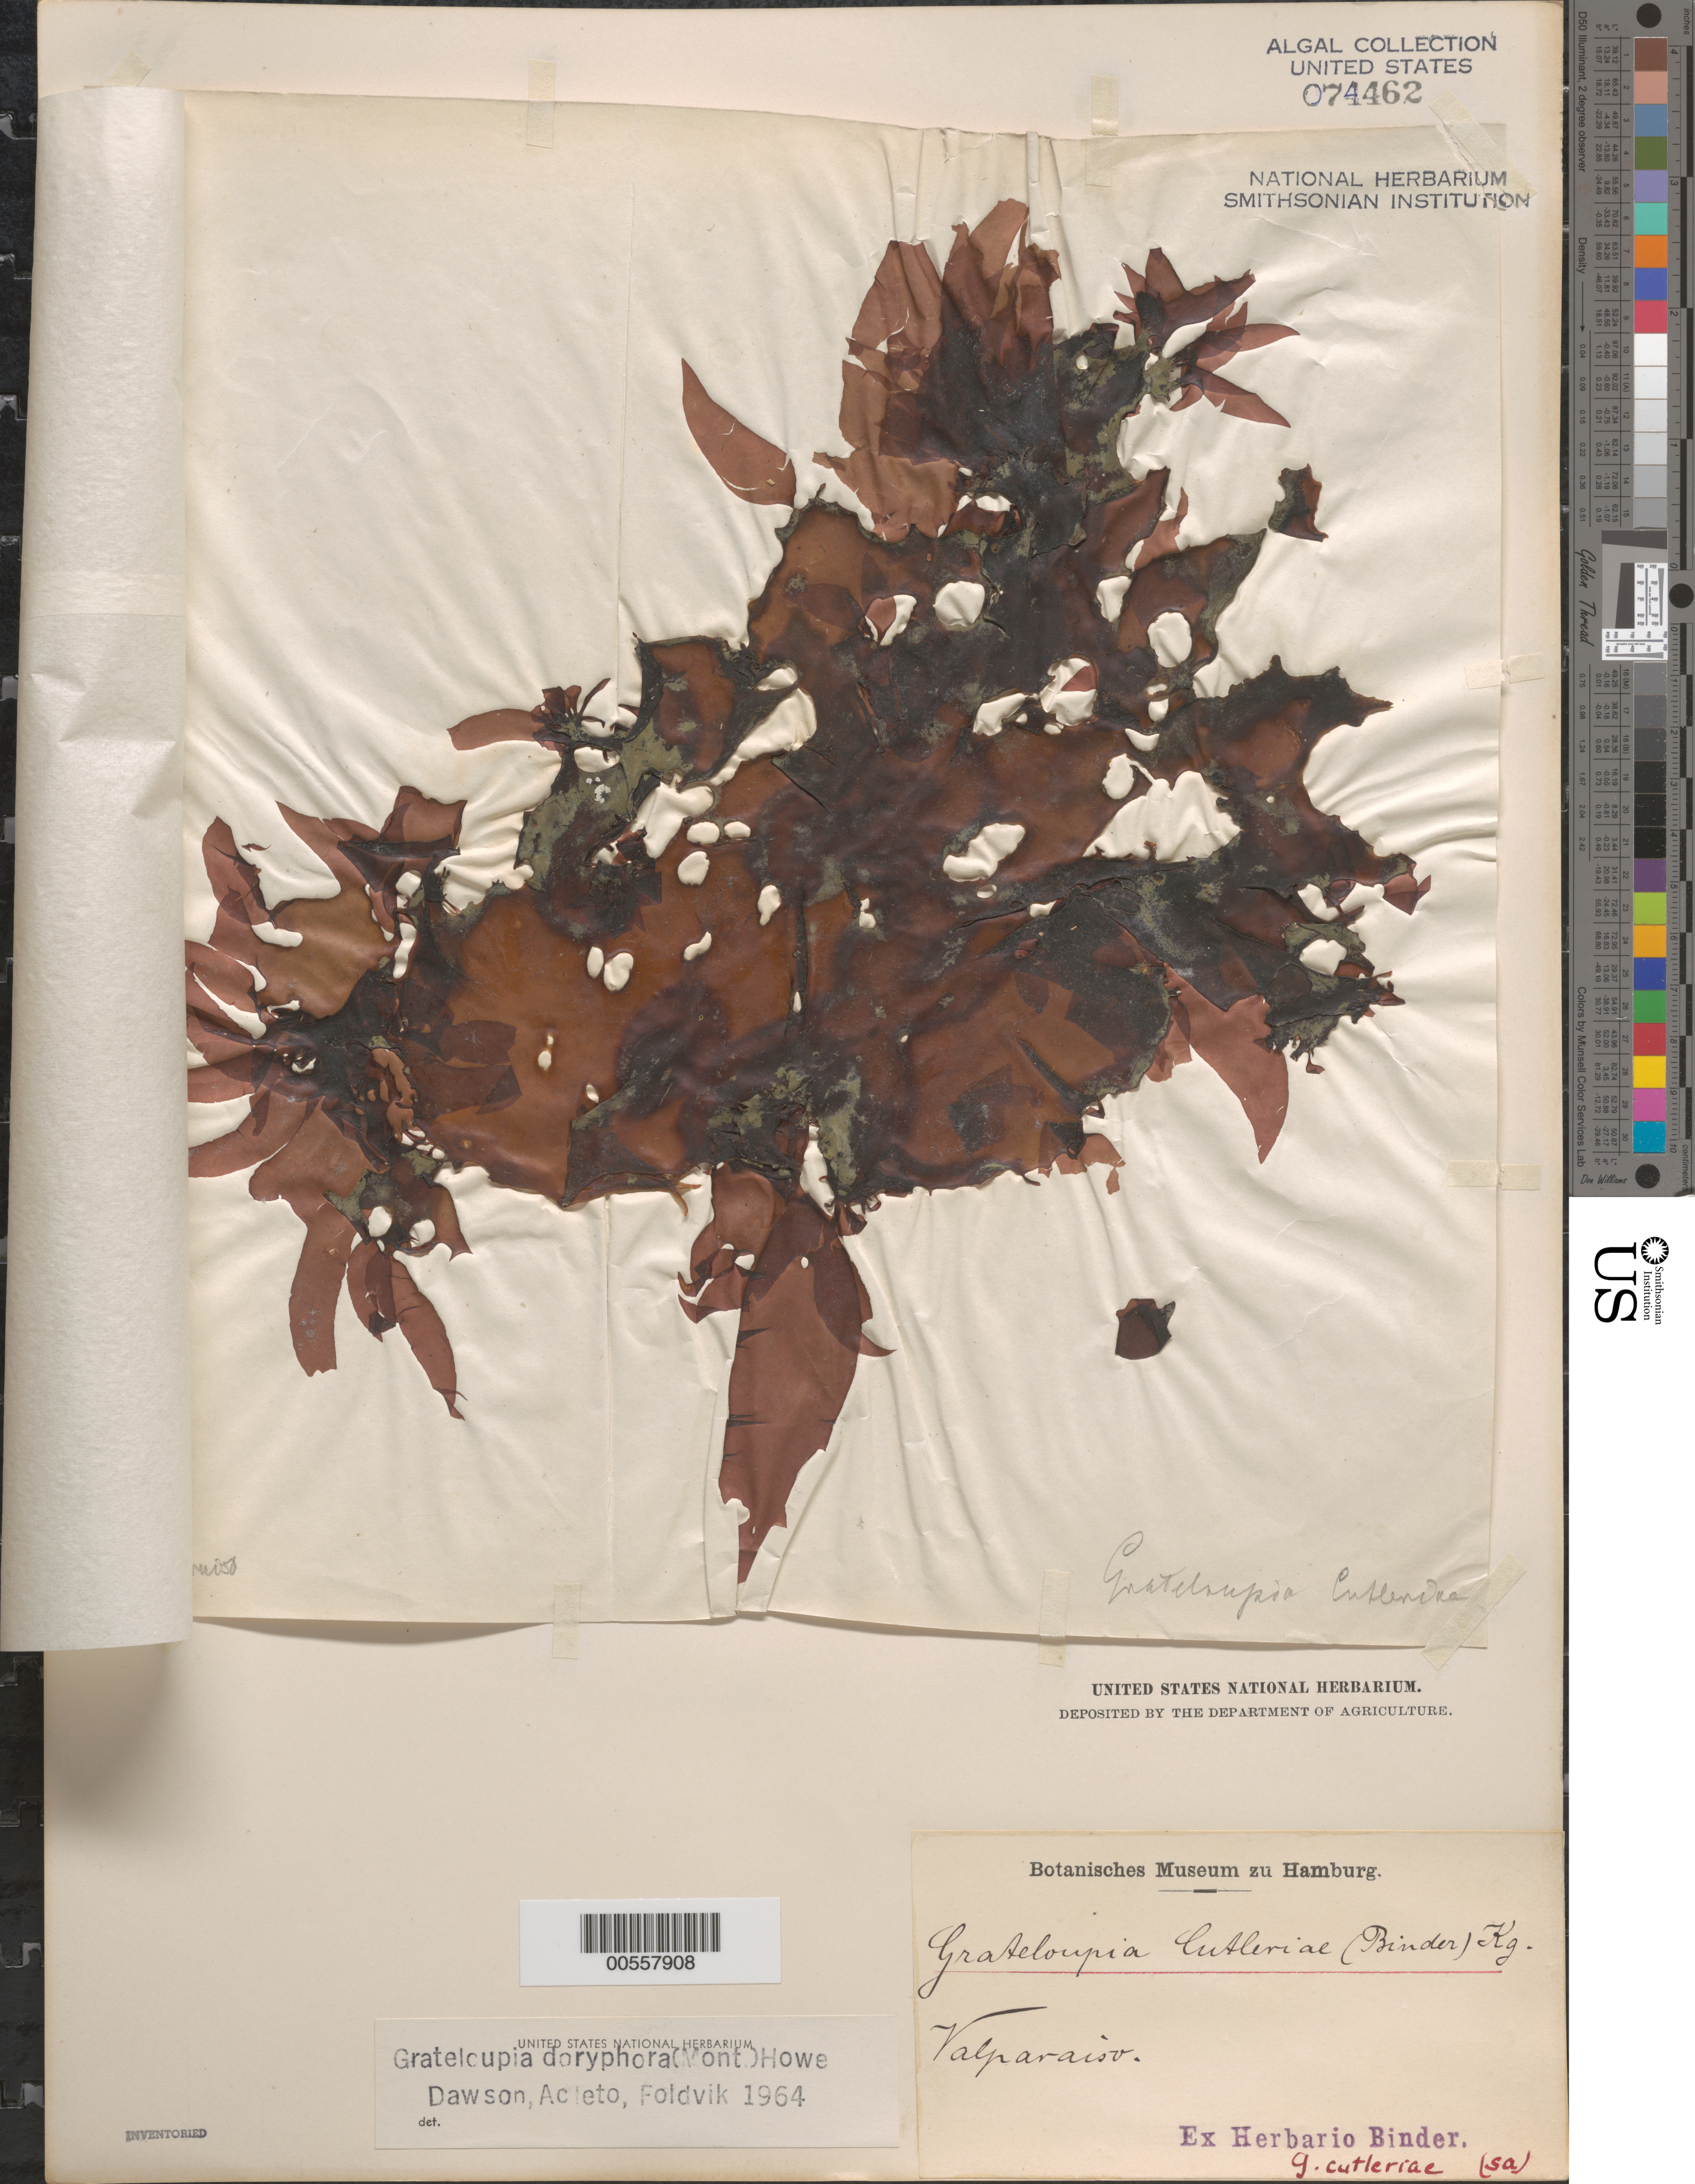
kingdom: Plantae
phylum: Rhodophyta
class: Florideophyceae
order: Halymeniales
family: Halymeniaceae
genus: Grateloupia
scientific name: Grateloupia doryphora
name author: (Mont.) Howe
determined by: Dawson, E. Y.; Acleto O., C.; Foldvik, N.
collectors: F. Binder (herbarium)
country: Chile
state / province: Valparaíso (V)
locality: Valparaiso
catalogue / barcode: US 74462